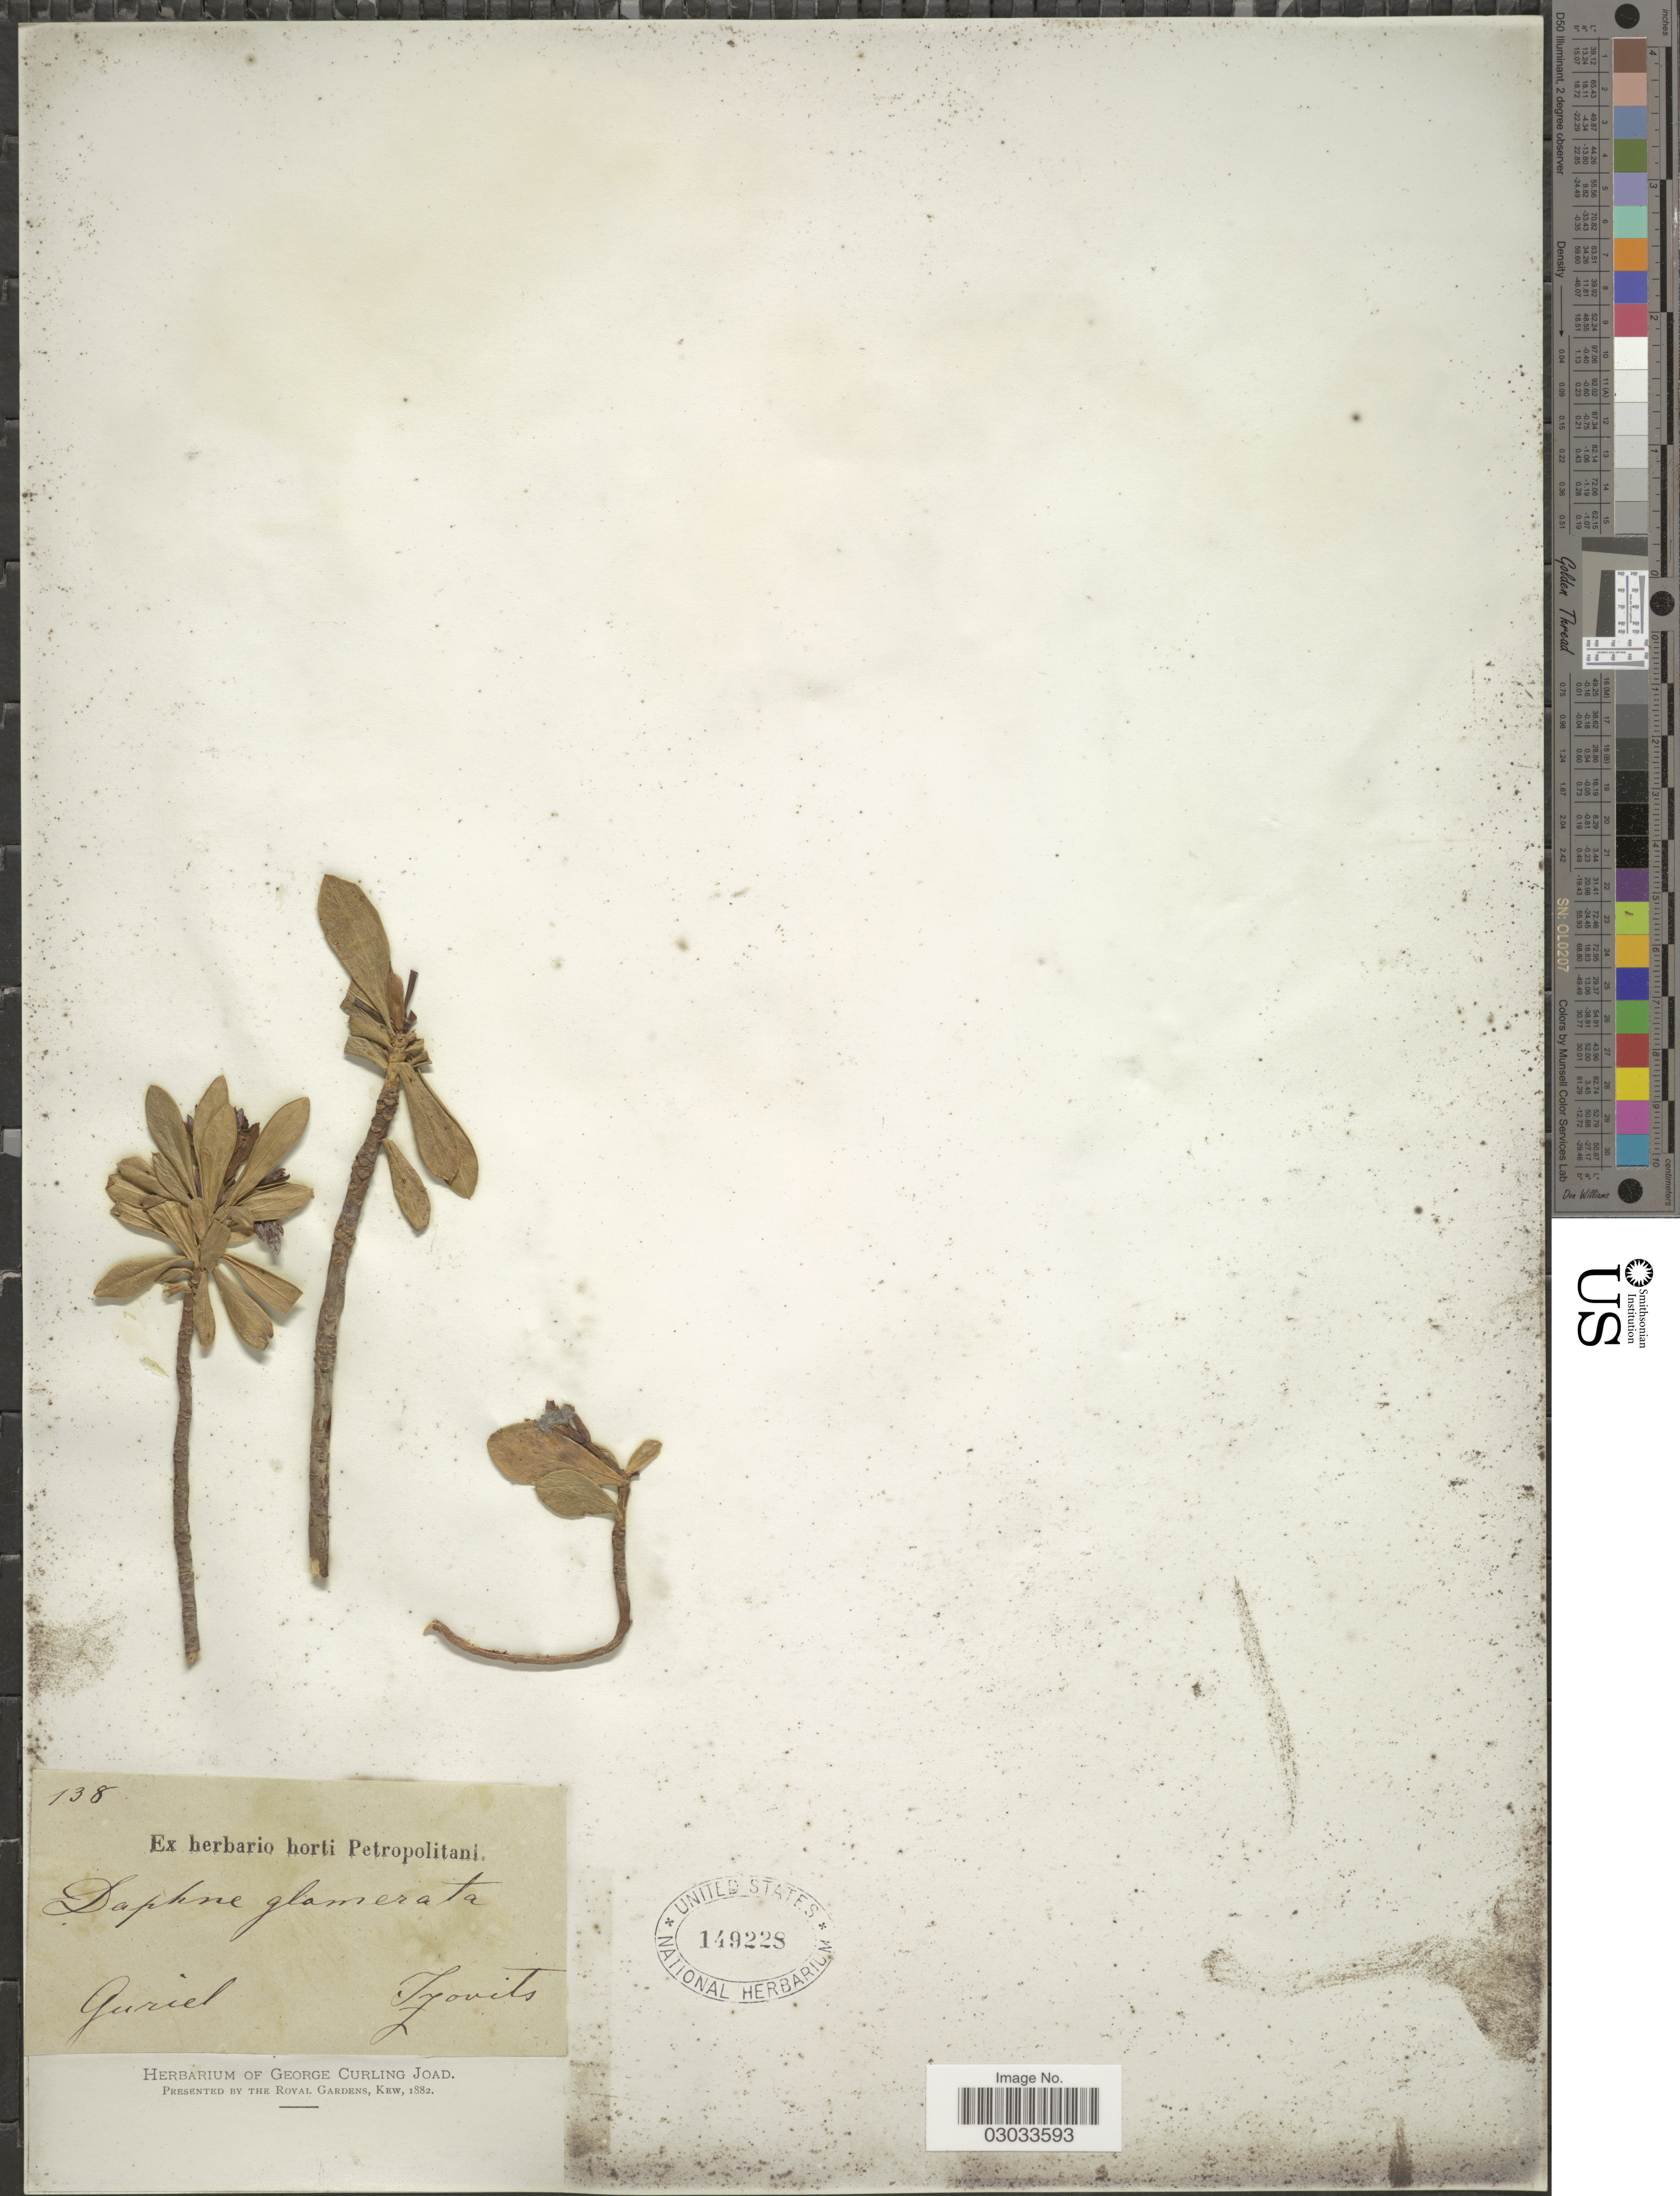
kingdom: Plantae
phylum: Tracheophyta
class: Magnoliopsida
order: Malvales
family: Thymelaeaceae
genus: Daphne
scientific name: Daphne glomerata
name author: Lam.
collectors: Szovits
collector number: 138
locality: Guriel.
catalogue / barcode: US 149228